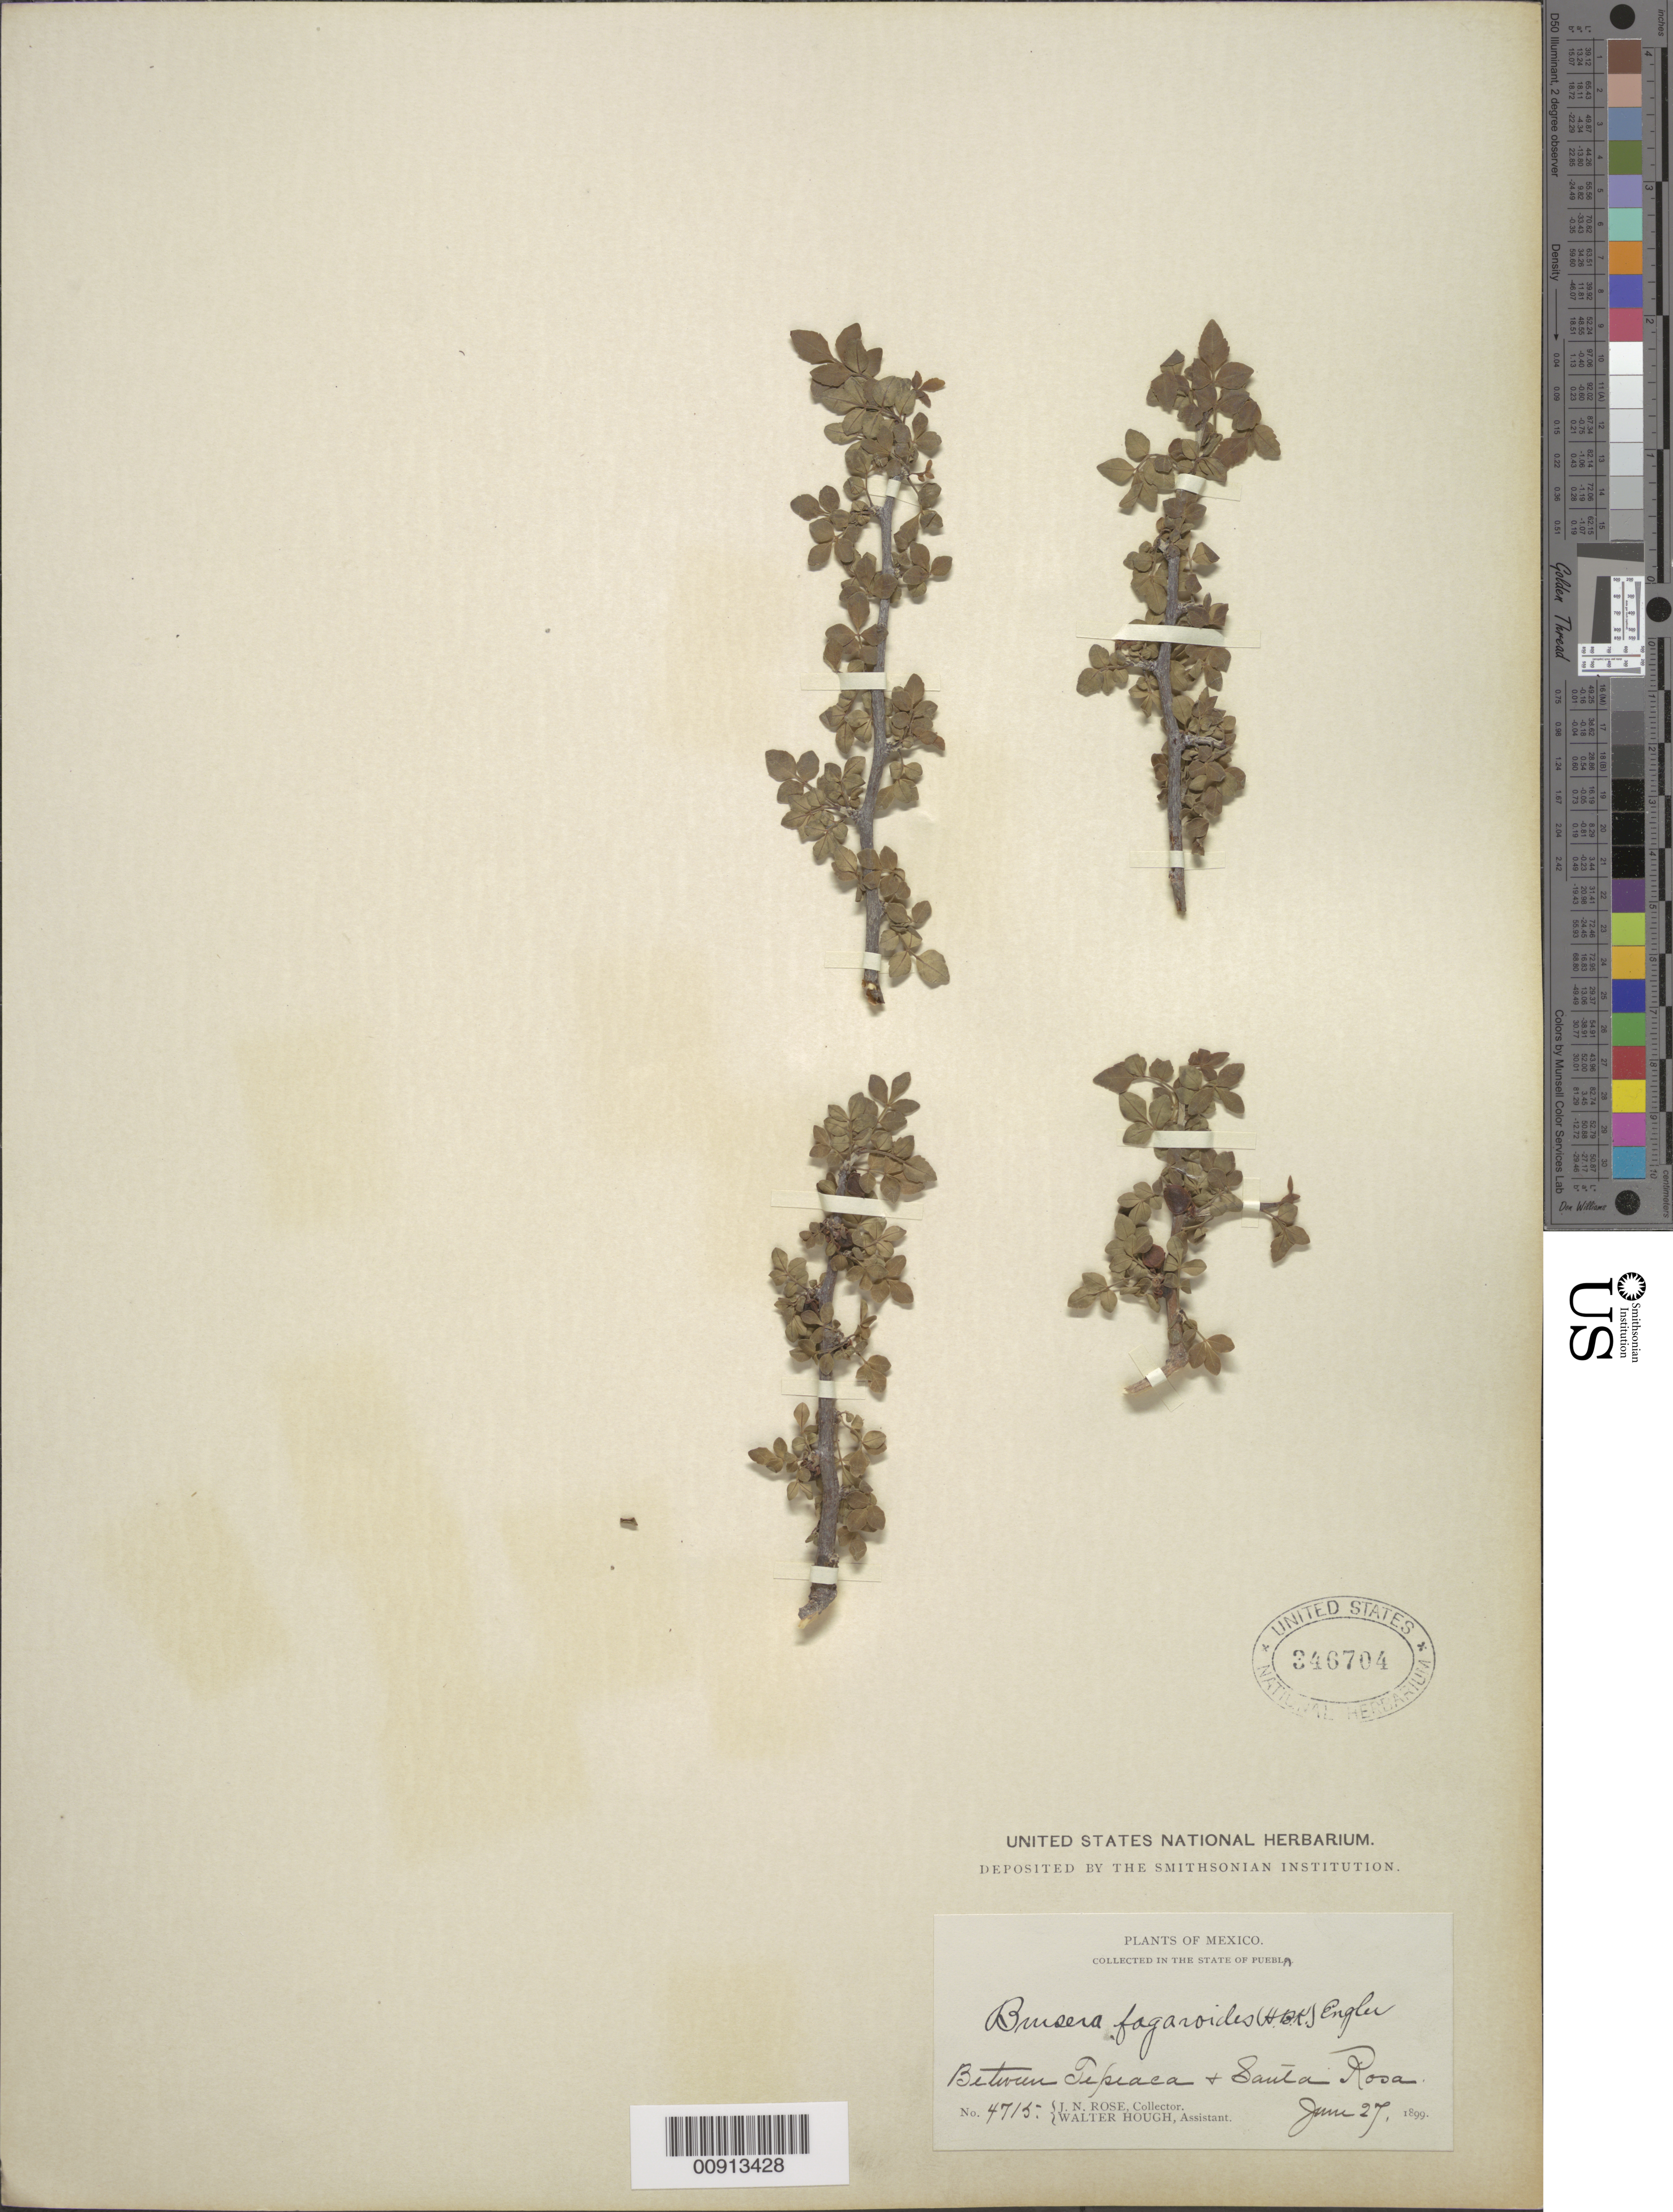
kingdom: Plantae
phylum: Tracheophyta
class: Magnoliopsida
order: Sapindales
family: Burseraceae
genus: Bursera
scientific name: Bursera inaguensis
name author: Britton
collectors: J. N. Rose & W. Hough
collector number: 4715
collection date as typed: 27 Jun 1899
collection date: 1899-06-27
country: Mexico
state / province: Puebla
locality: State of Puebla: Between Tepeaca & Santa Rosa.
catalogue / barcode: US 346704